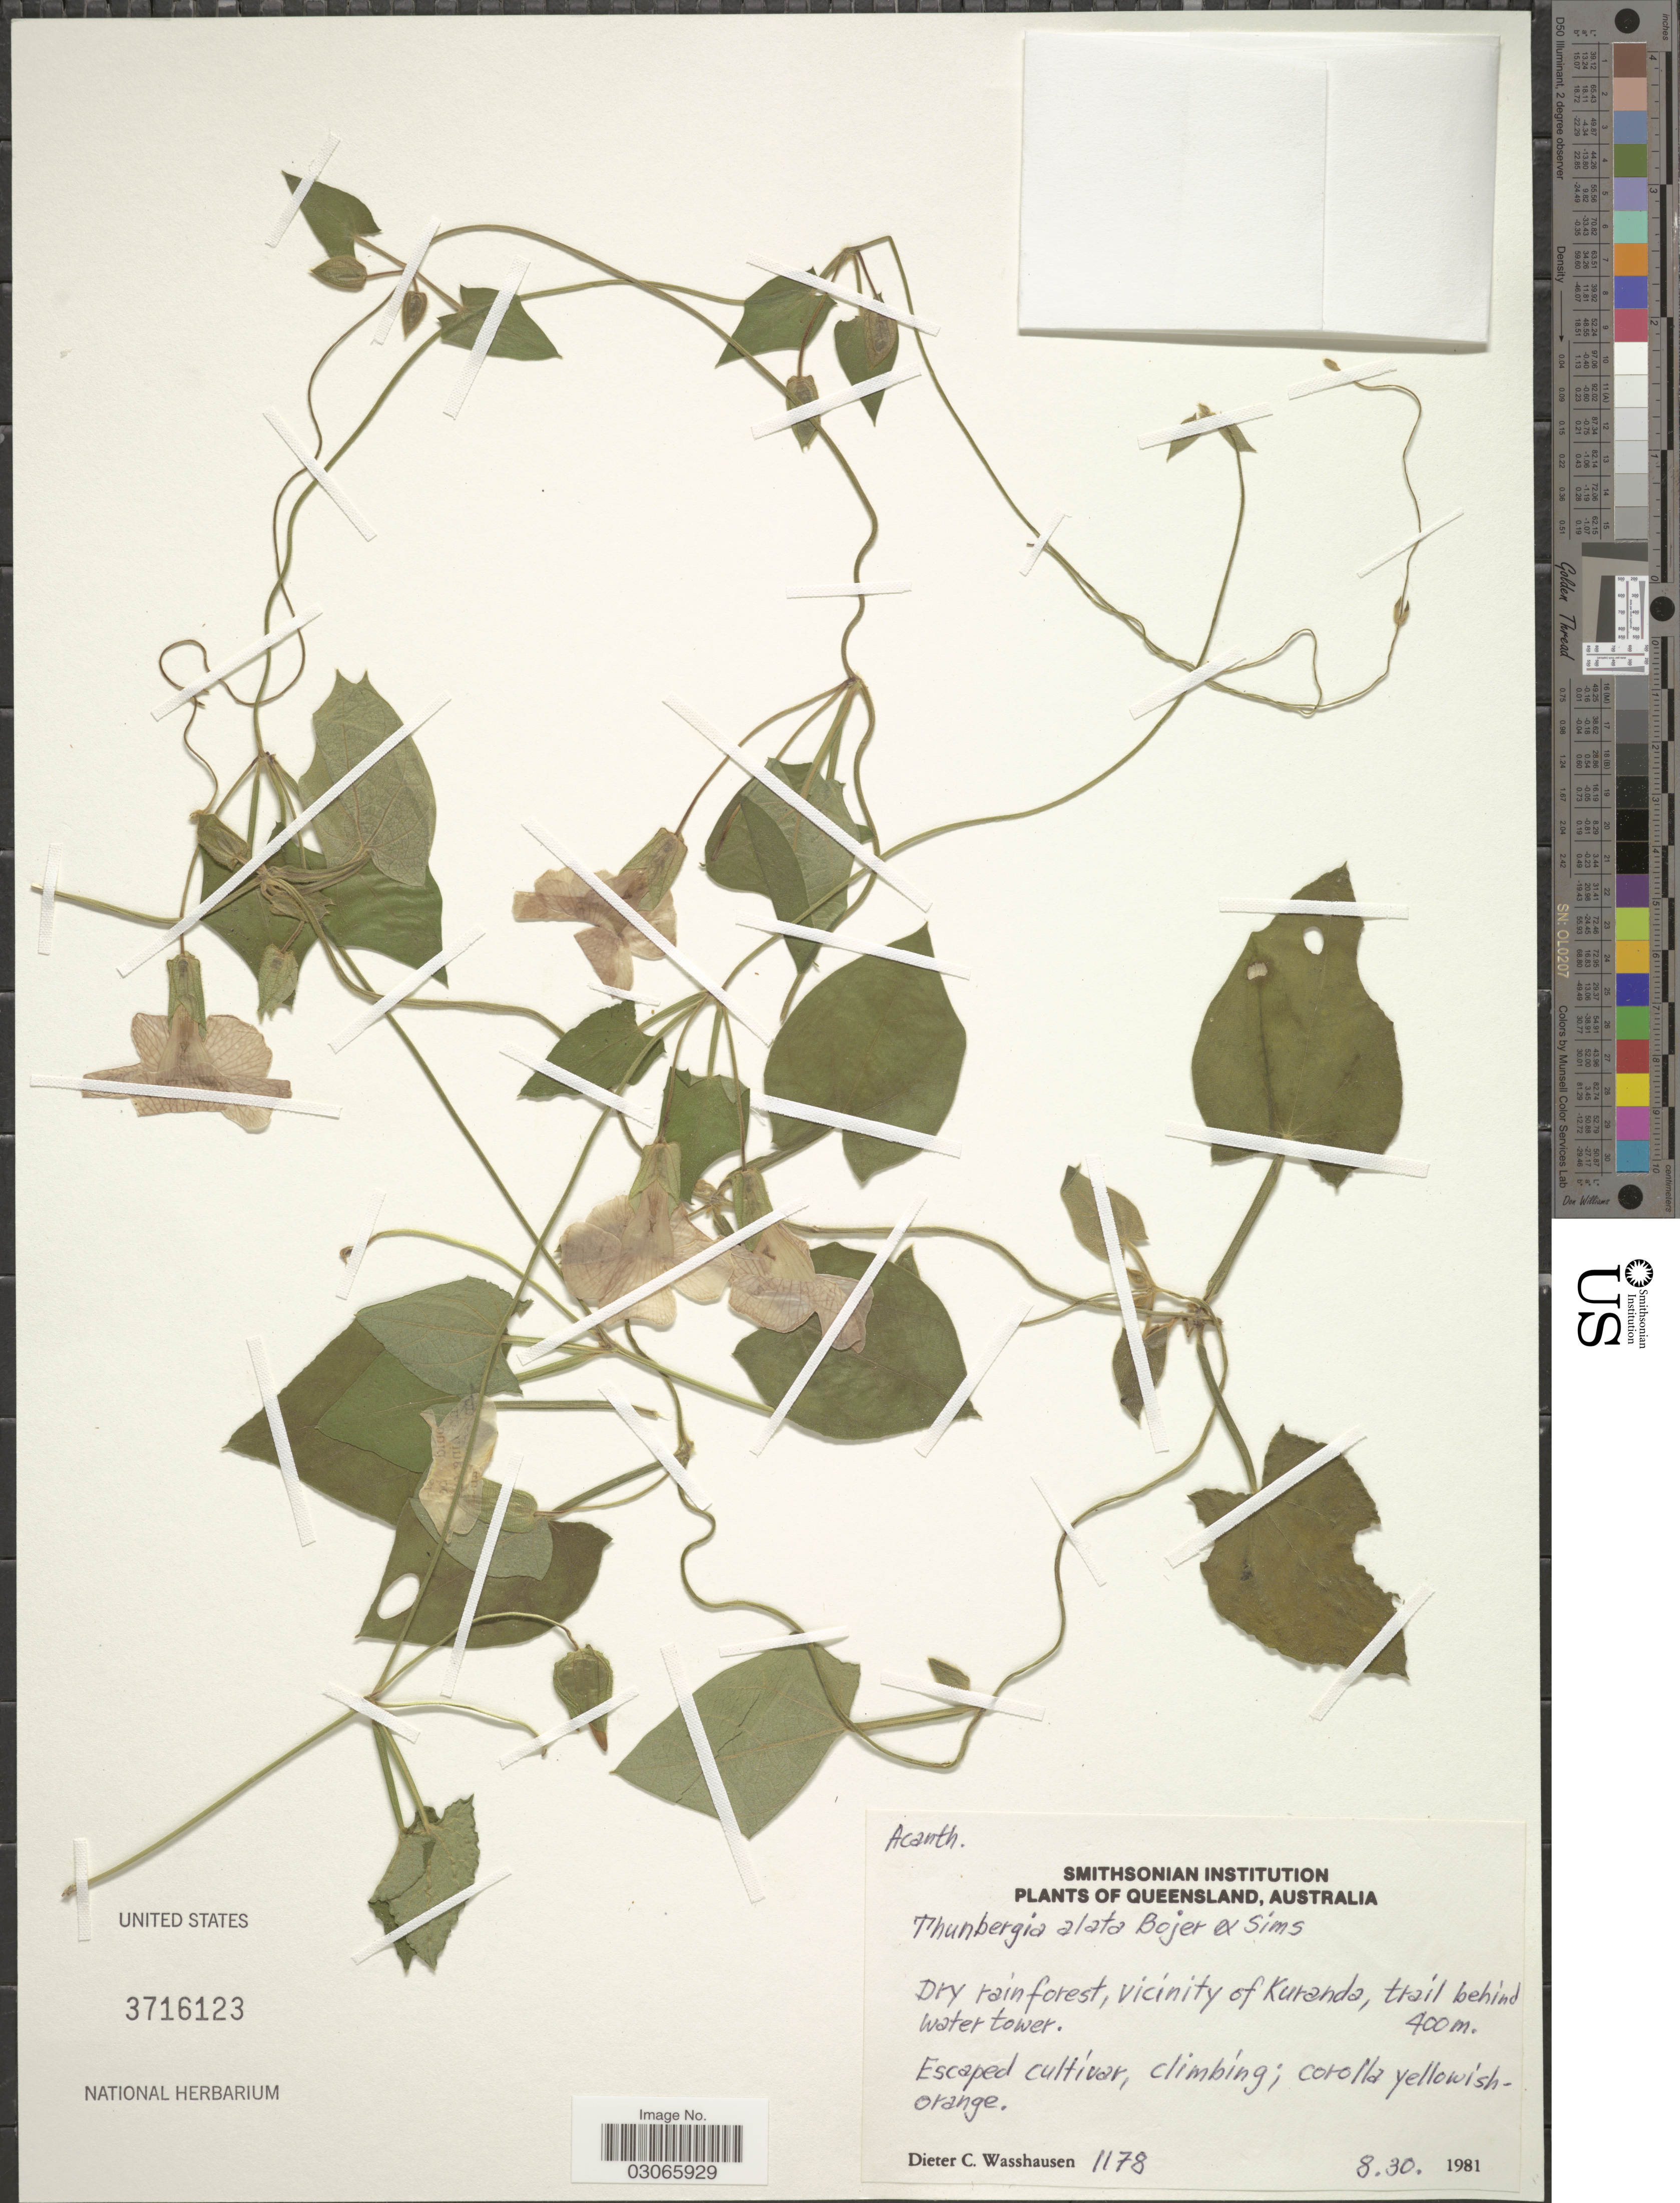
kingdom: Plantae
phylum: Tracheophyta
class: Magnoliopsida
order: Lamiales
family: Acanthaceae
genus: Thunbergia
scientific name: Thunbergia alata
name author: Bojer ex Sims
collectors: D. C. Wasshausen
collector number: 1178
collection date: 1981-08-30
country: Australia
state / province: Queensland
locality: Vicinity of Kuranda, trail behind water tower.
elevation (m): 400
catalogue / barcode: US 3716123